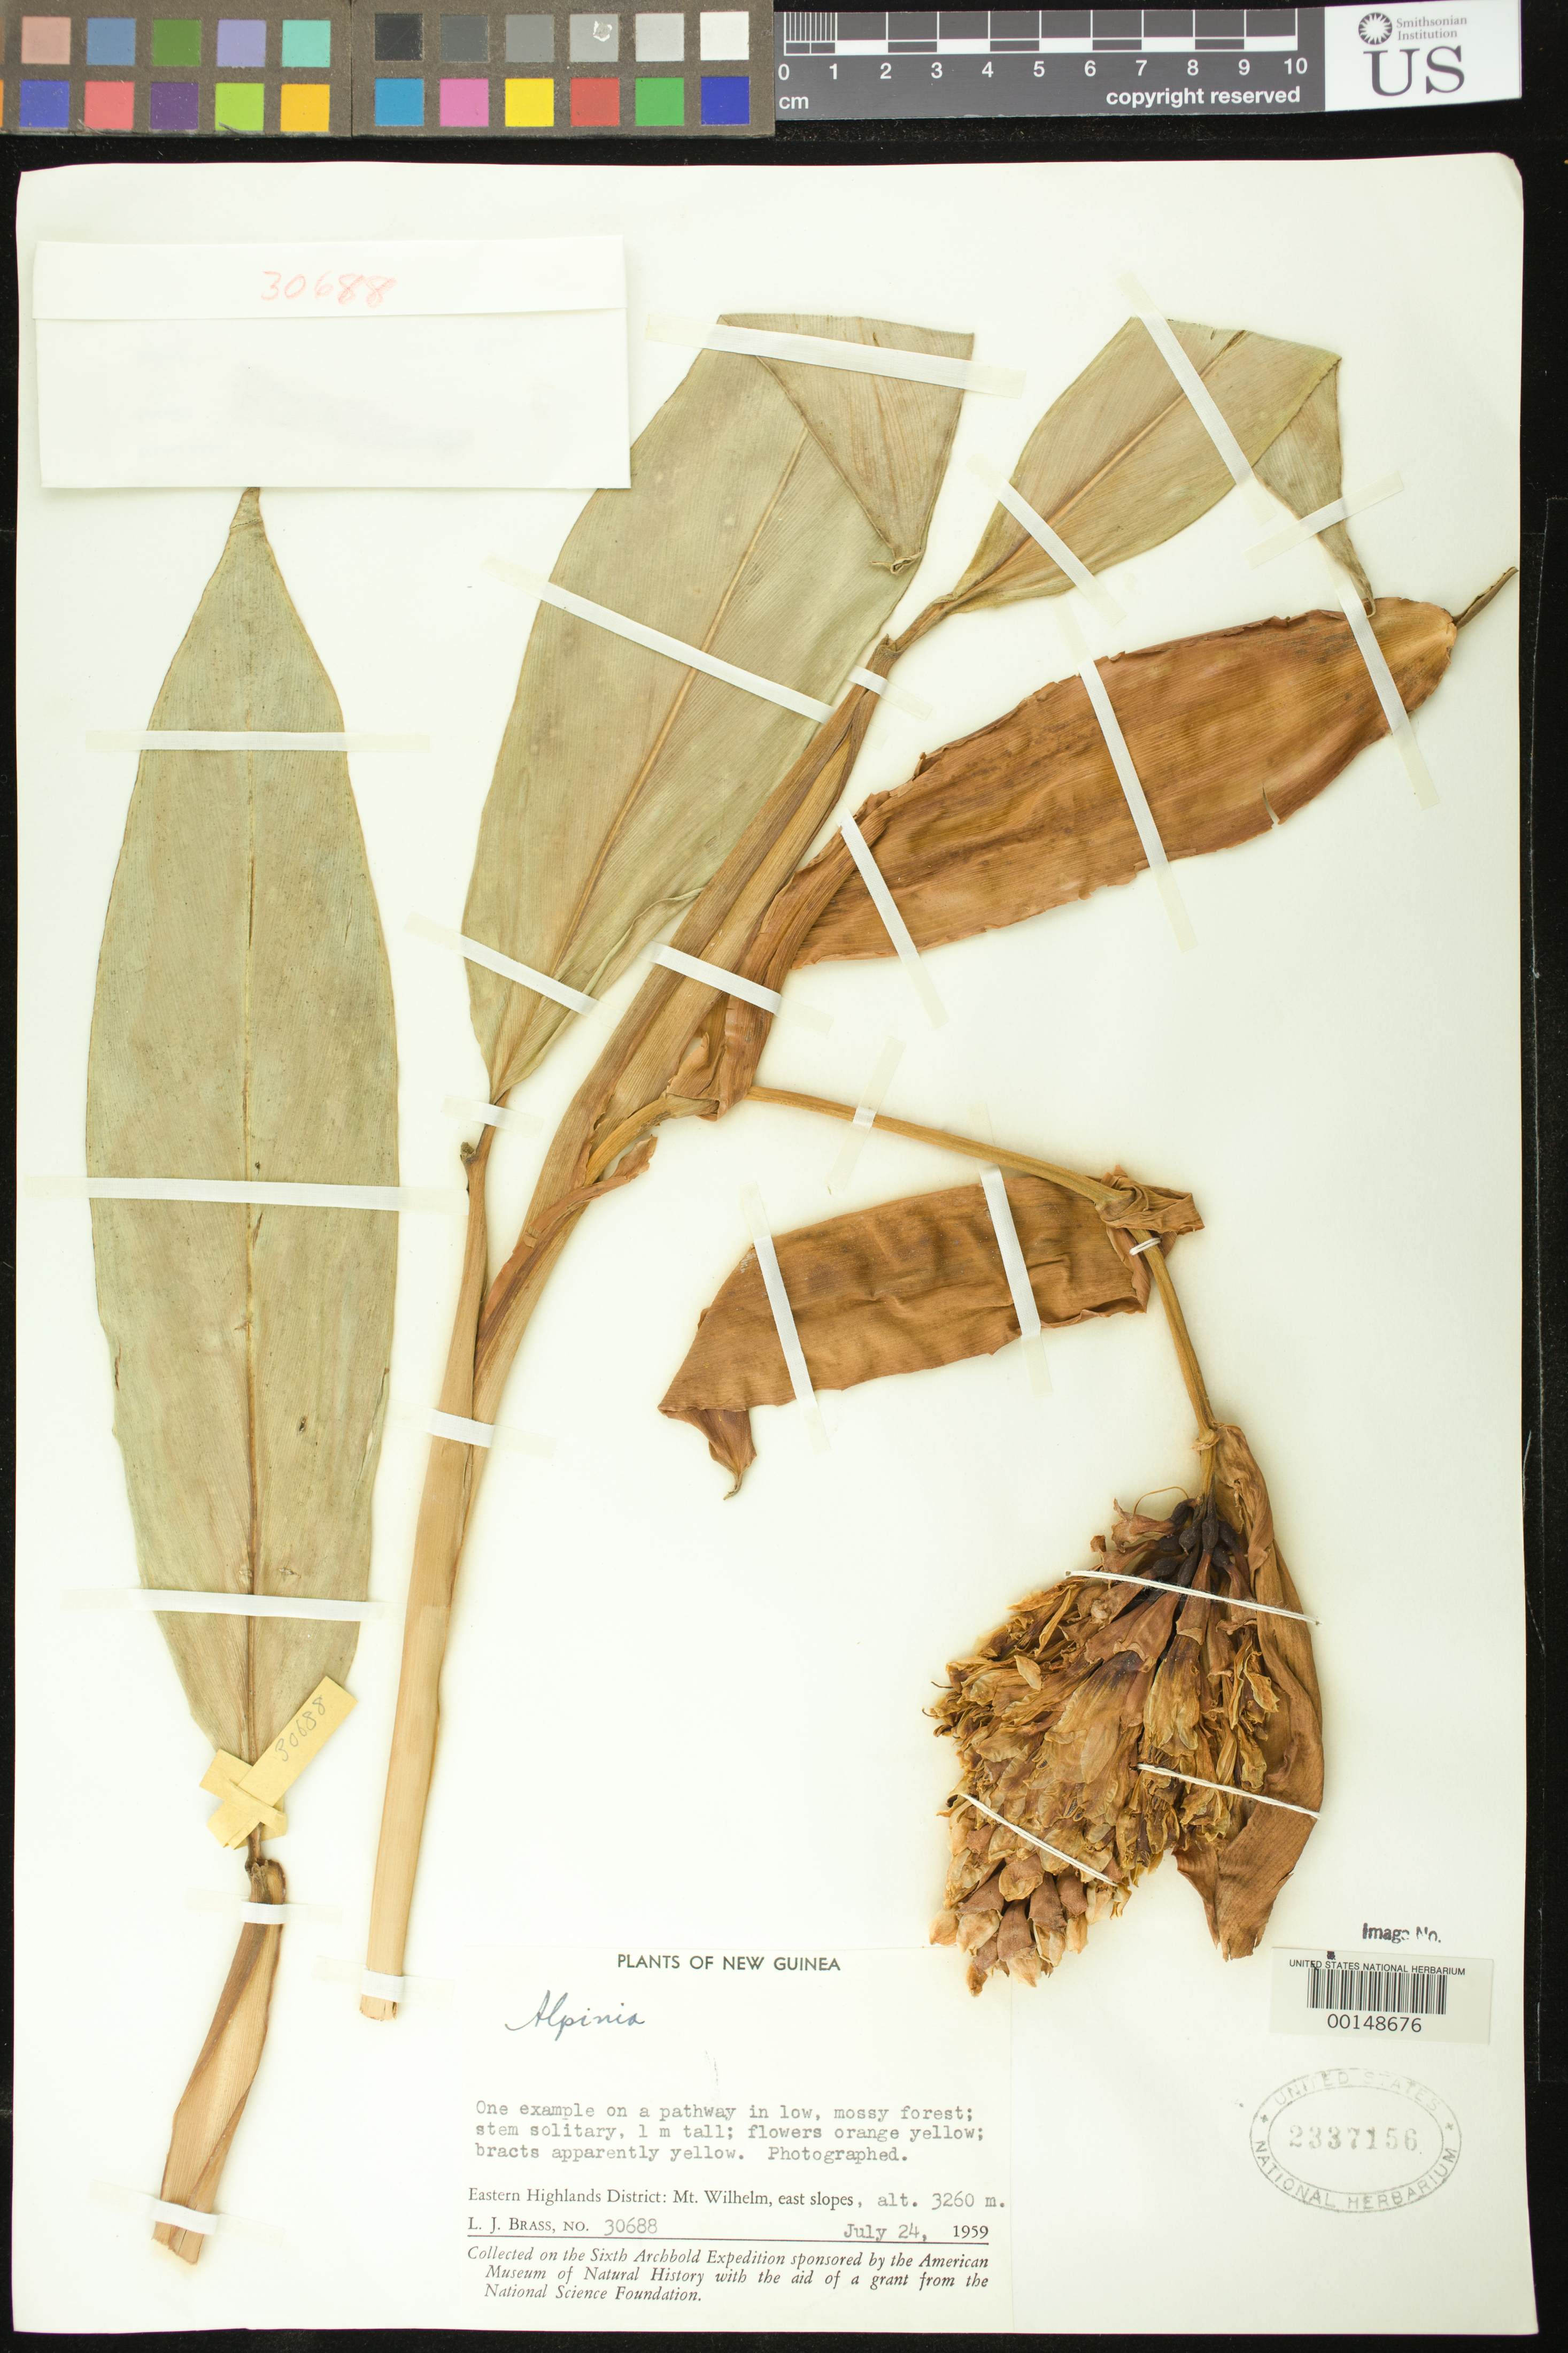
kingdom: Plantae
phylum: Tracheophyta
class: Liliopsida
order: Zingiberales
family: Zingiberaceae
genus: Pleuranthodium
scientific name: Pleuranthodium sp.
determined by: Docot, Rudolph Valentino A.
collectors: L. J. Brass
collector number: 30688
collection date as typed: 24 Jul 1959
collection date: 1959-07-24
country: Papua New Guinea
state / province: Eastern Highlands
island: New Guinea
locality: Mt. wilhelm, east slopes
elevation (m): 3260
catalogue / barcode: US 2337156